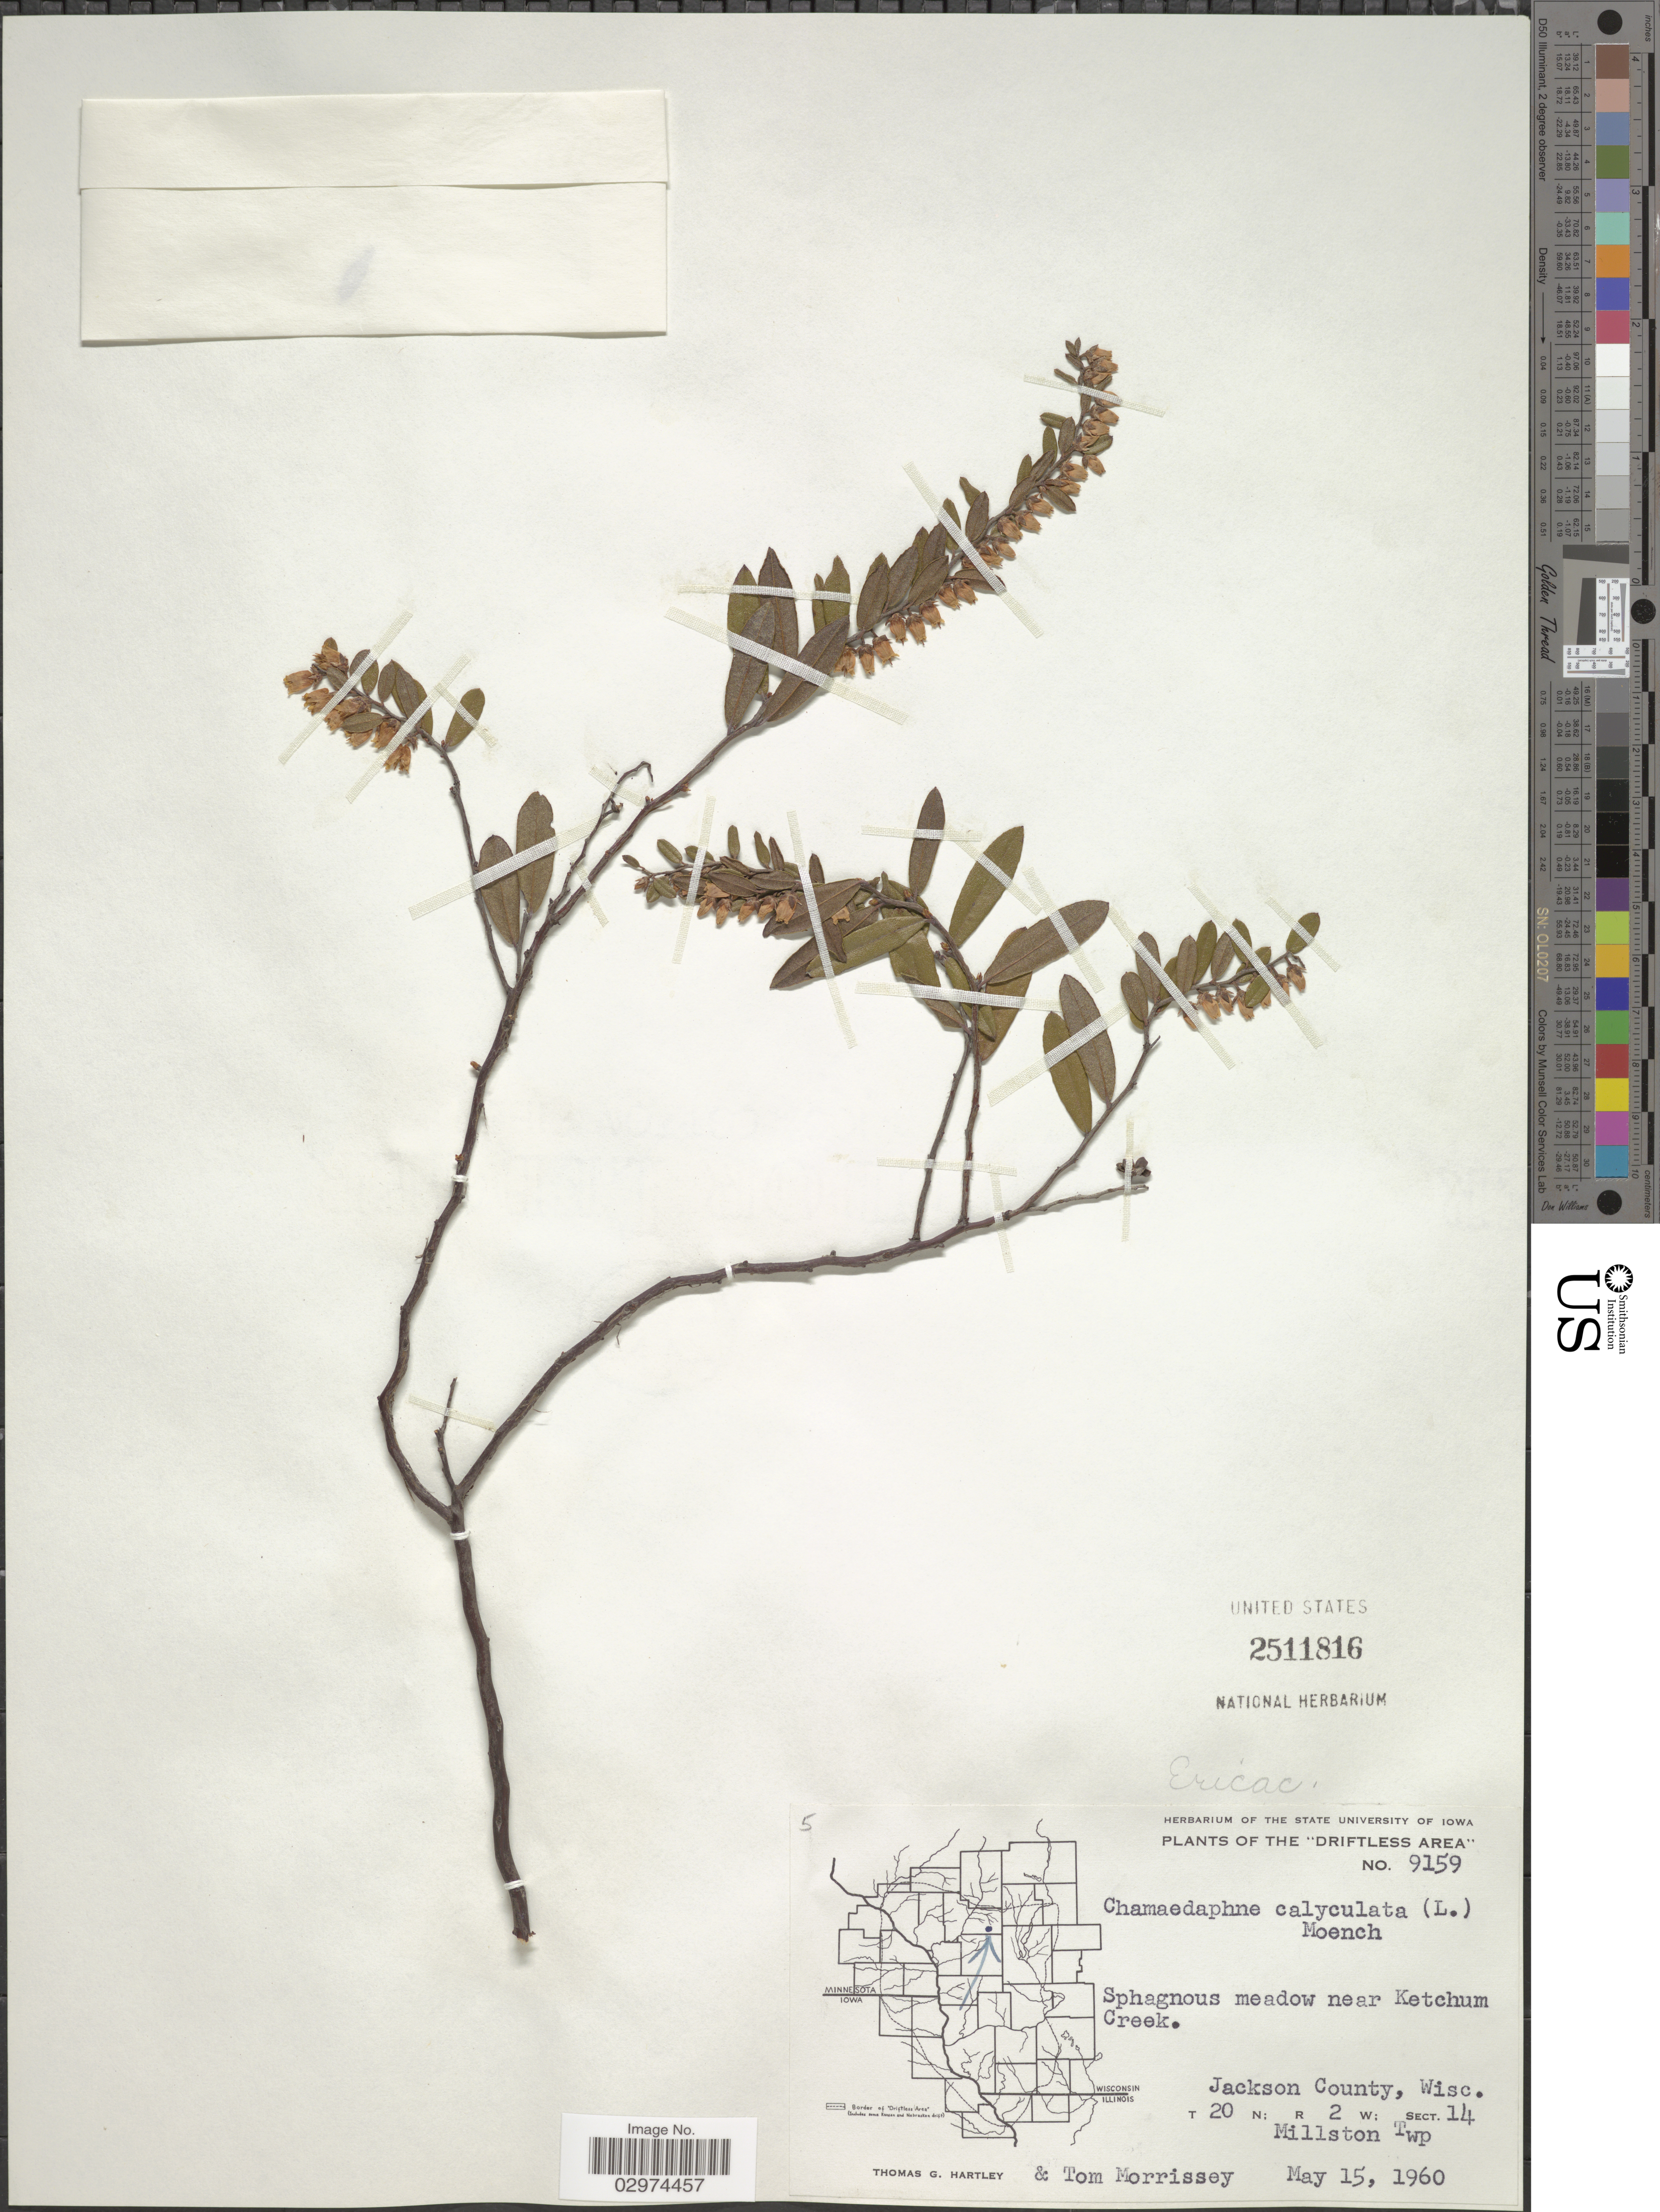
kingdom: Plantae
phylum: Tracheophyta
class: Magnoliopsida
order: Ericales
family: Ericaceae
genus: Chamaedaphne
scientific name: Chamaedaphne calyculata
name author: (L.) Moench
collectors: T. G. Hartley & T. Morrissey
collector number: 9159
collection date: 1960-05-15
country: United States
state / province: Wisconsin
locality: The "Driftless Area", Jackson County, T20N: R2W: sect. 14, Millston Twp.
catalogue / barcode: US 2511816